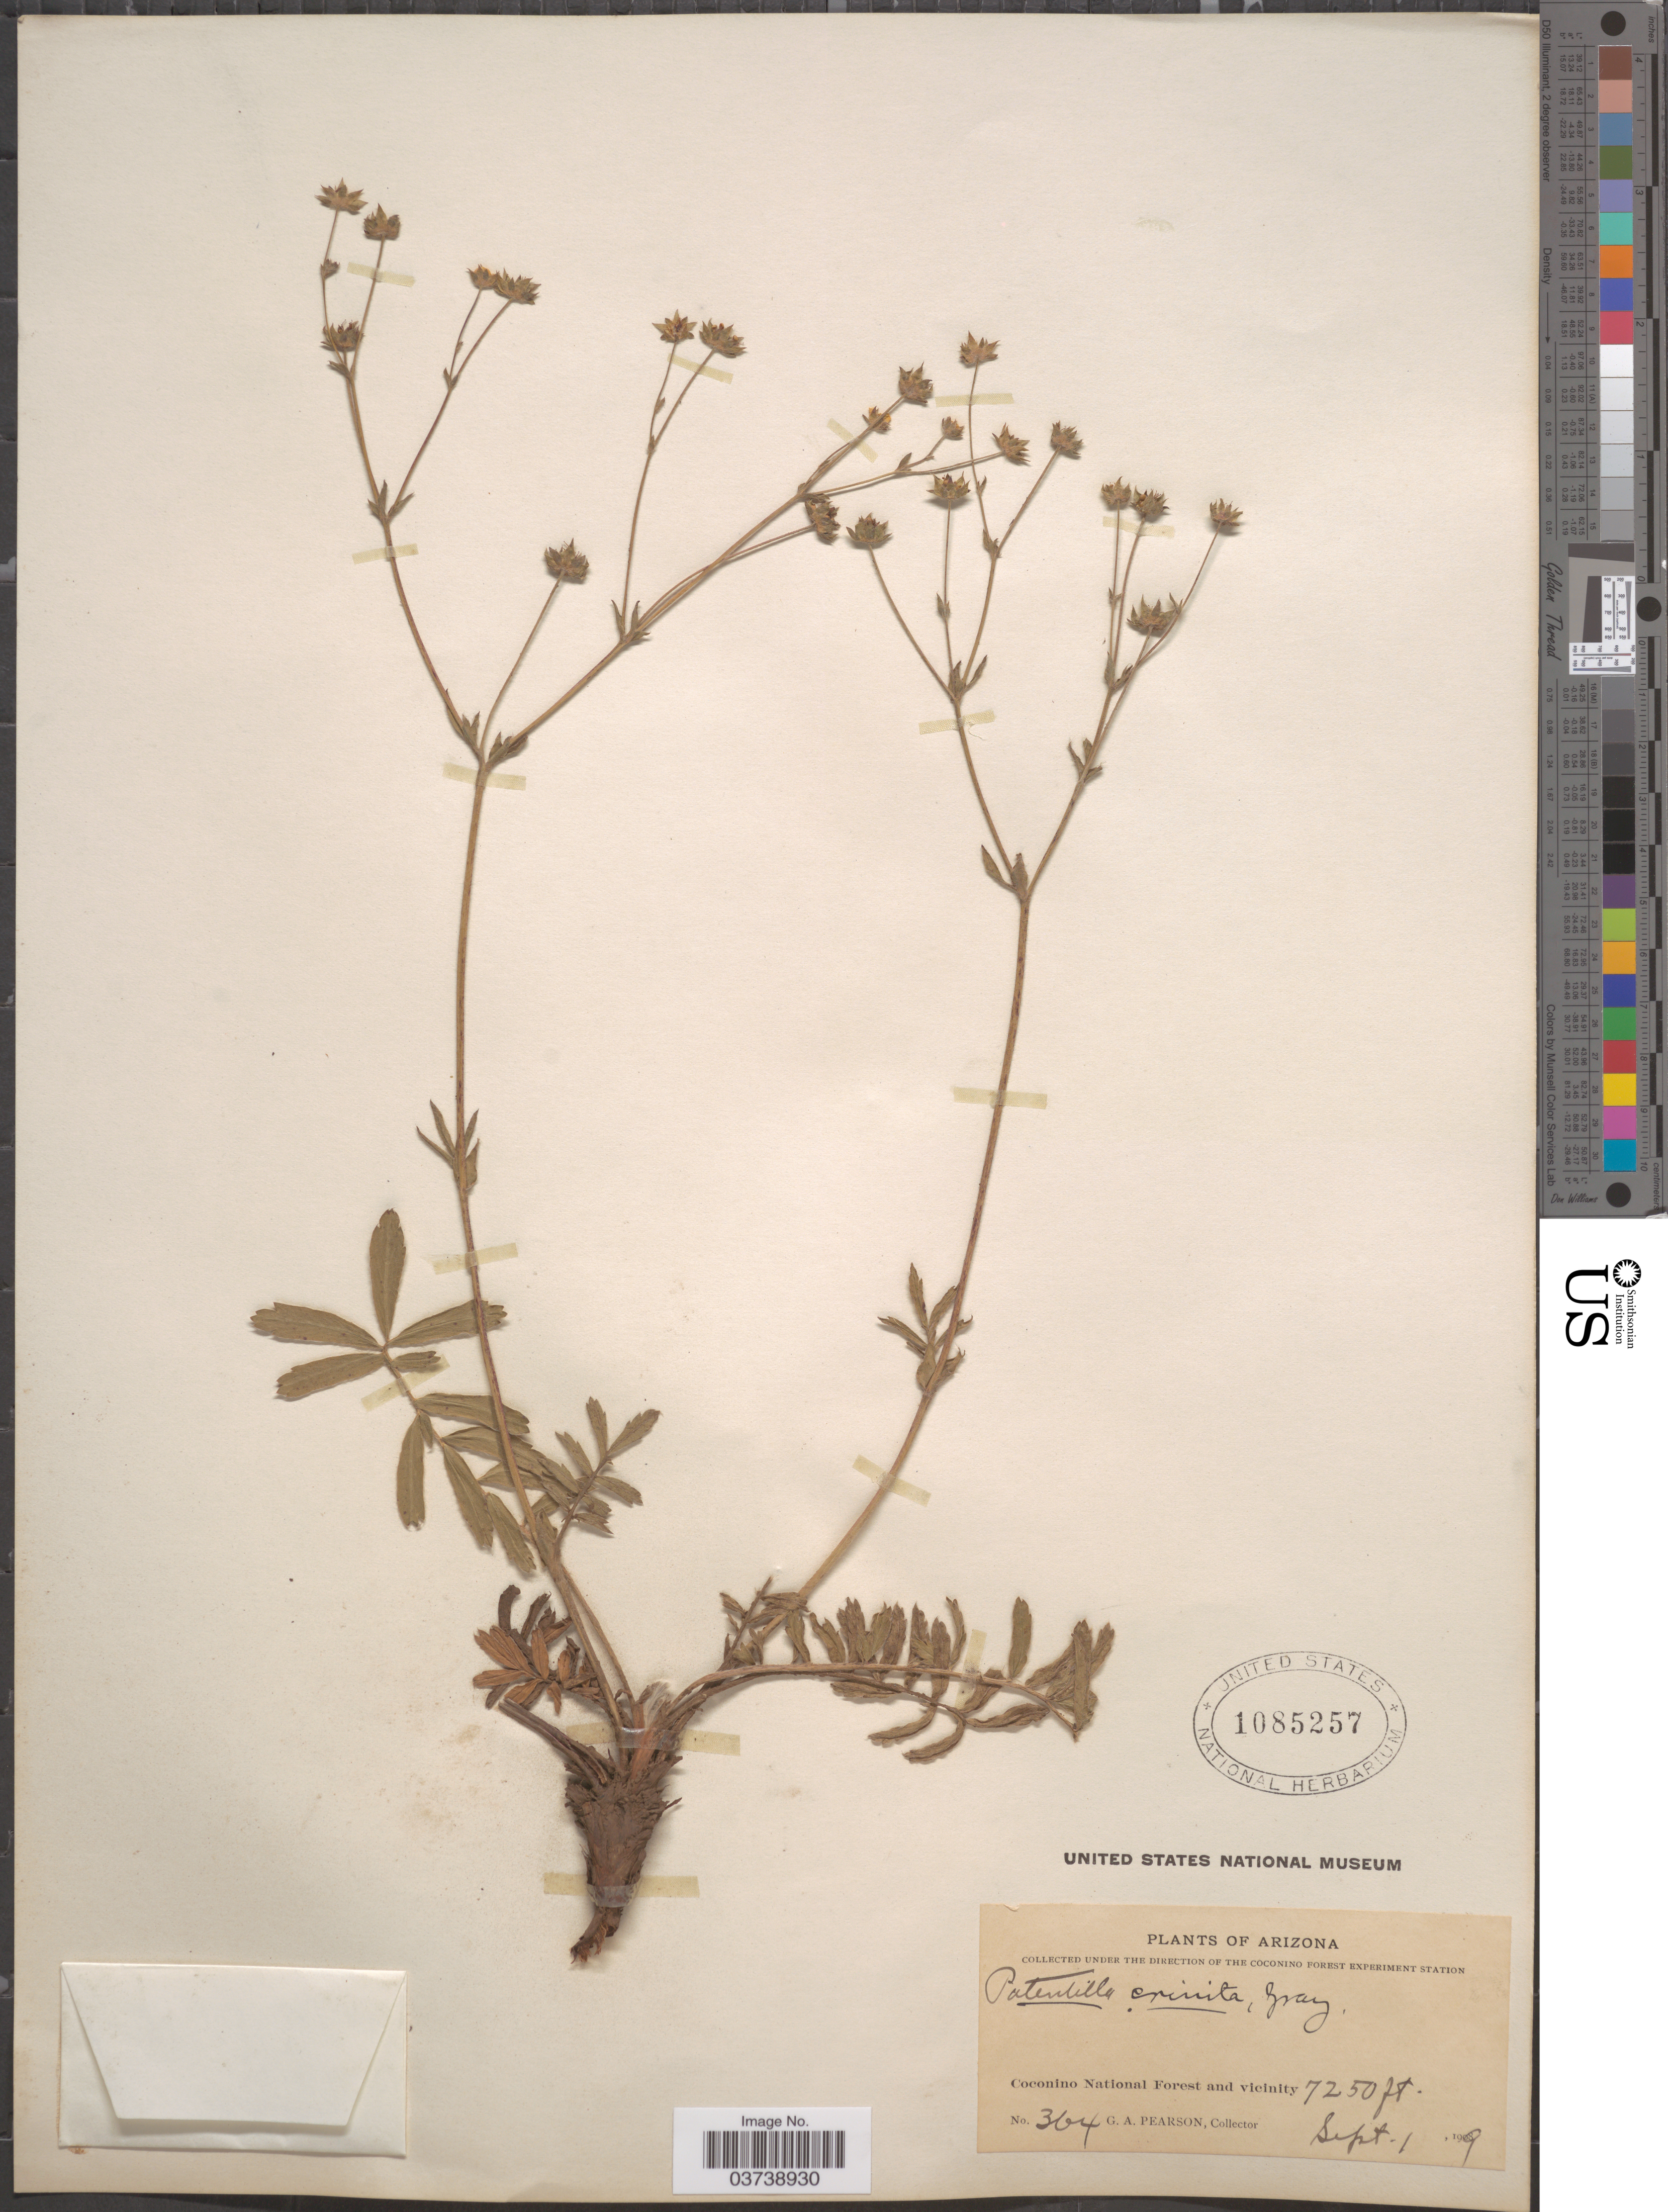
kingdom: Plantae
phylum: Tracheophyta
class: Magnoliopsida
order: Rosales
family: Rosaceae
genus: Potentilla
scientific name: Potentilla crinita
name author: A. Gray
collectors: G. Pearson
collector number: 364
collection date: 1909-09-01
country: United States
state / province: Arizona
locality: Coconino National Forest and vicinity.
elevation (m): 2210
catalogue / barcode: US 1085257